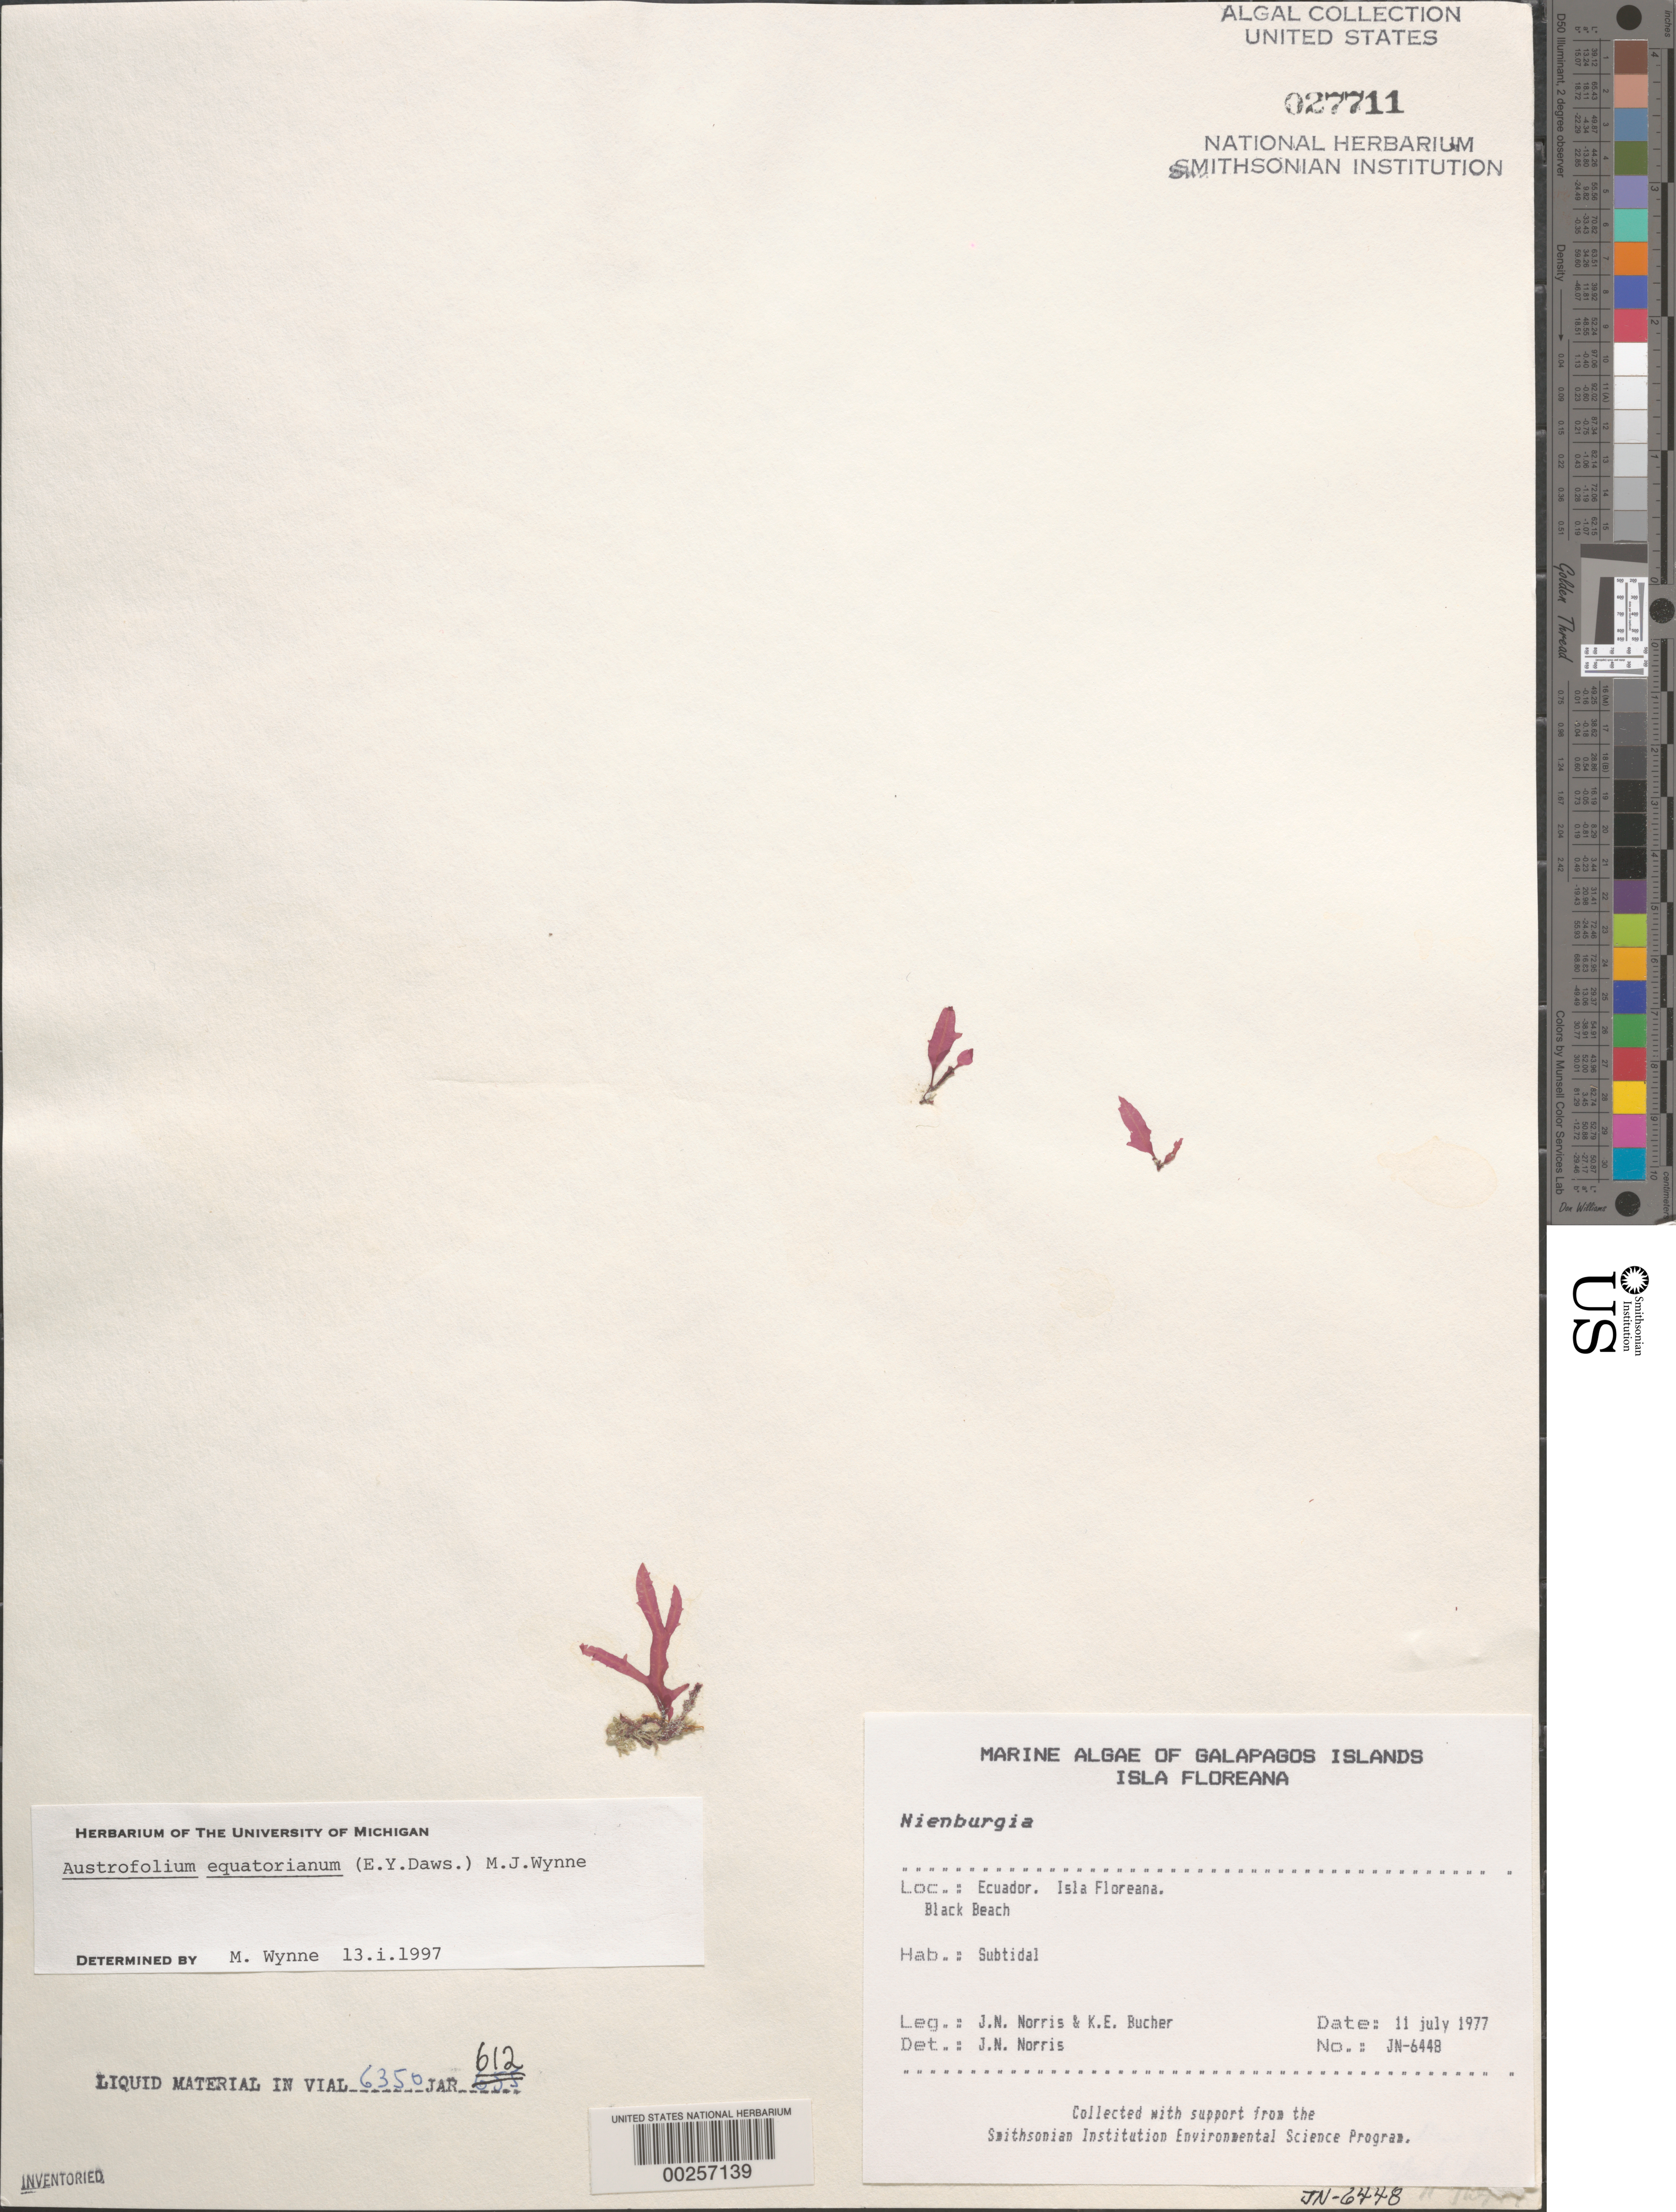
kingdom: Plantae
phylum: Rhodophyta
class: Florideophyceae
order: Ceramiales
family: Delesseriaceae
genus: Austrofolium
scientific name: Austrofolium equatorianum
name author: (E.Y. Dawson) M.J. Wynne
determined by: Wynne, M. J.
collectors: J. N. Norris & K. E. Bucher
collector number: JN-6448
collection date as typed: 11 Jul 1977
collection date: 1977-07-11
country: Ecuador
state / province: Colón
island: Floreana [Charles, Santa Maria]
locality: Black Beach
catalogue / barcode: US 27711